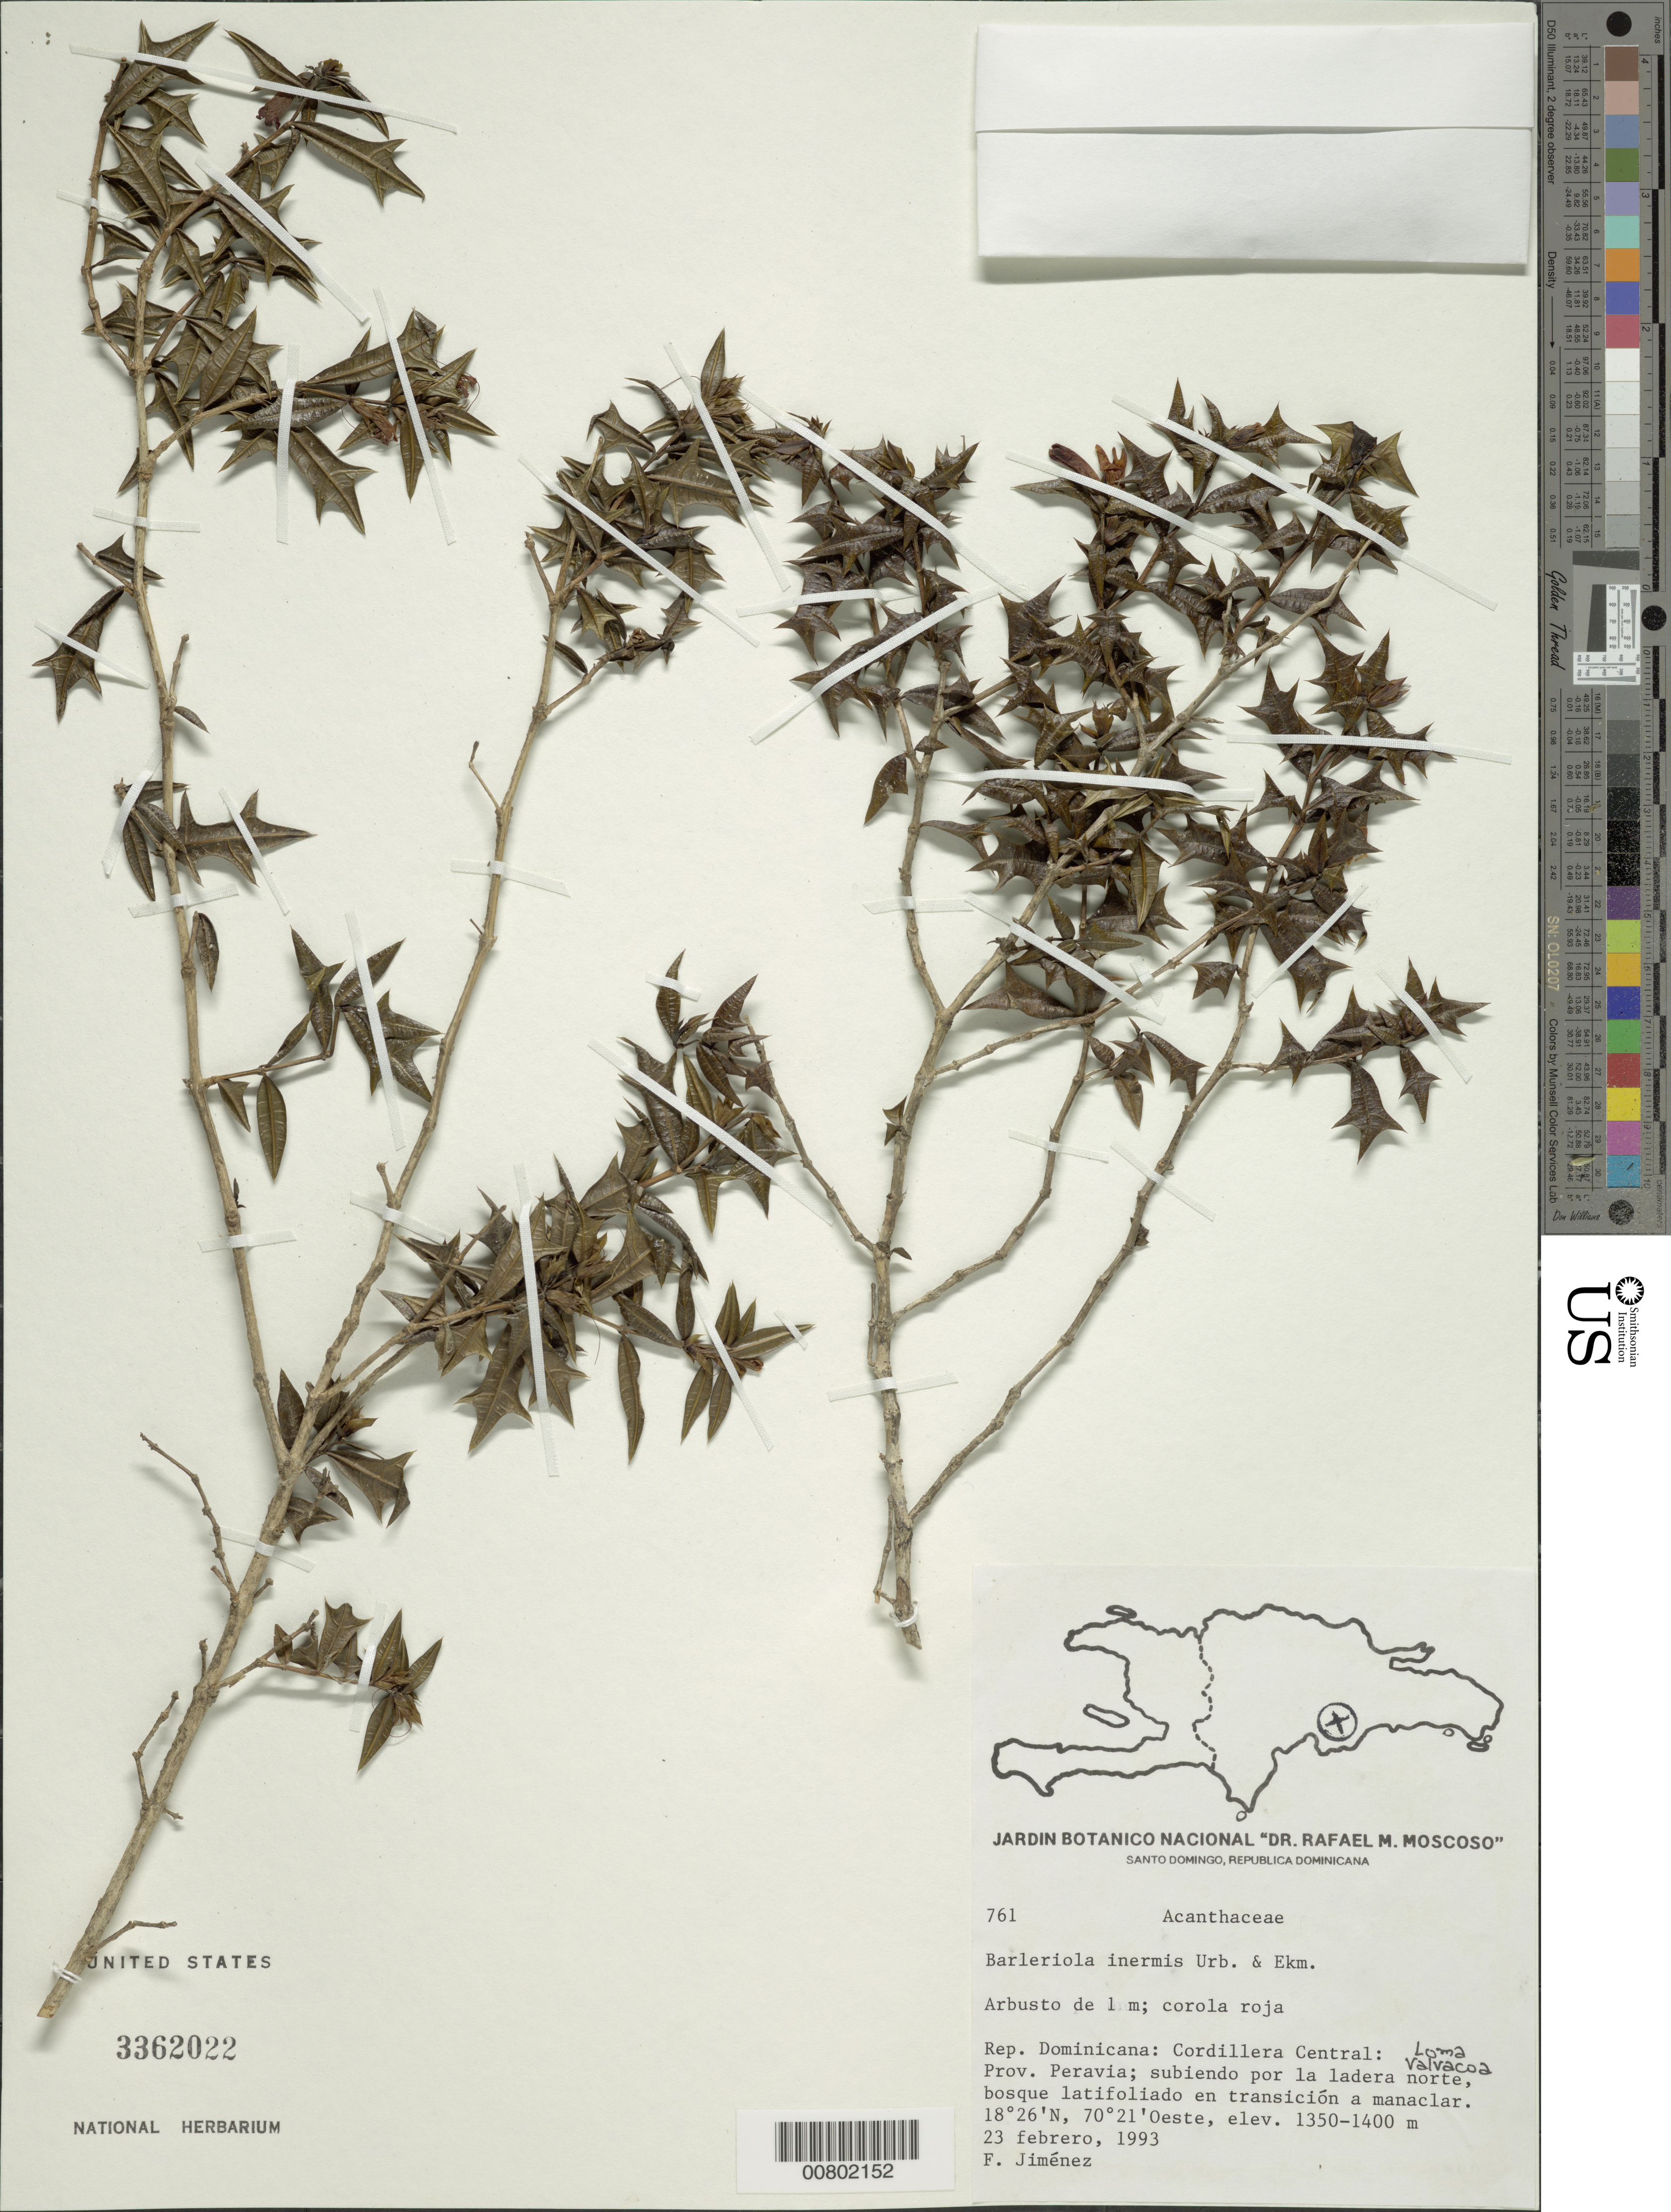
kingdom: Plantae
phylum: Tracheophyta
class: Magnoliopsida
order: Lamiales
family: Acanthaceae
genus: Barleriola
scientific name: Barleriola inermis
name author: Urb. & Ekman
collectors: F. Jiménez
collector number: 761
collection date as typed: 23 Feb 1993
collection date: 1993-02-23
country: Dominican Republic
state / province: Peravia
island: Hispaniola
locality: Cordillera Central; subiendo por la ladera norte, Loma Valvacoa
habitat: Bosque latioliado en transición a manaclar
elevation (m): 1350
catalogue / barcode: US 3362022